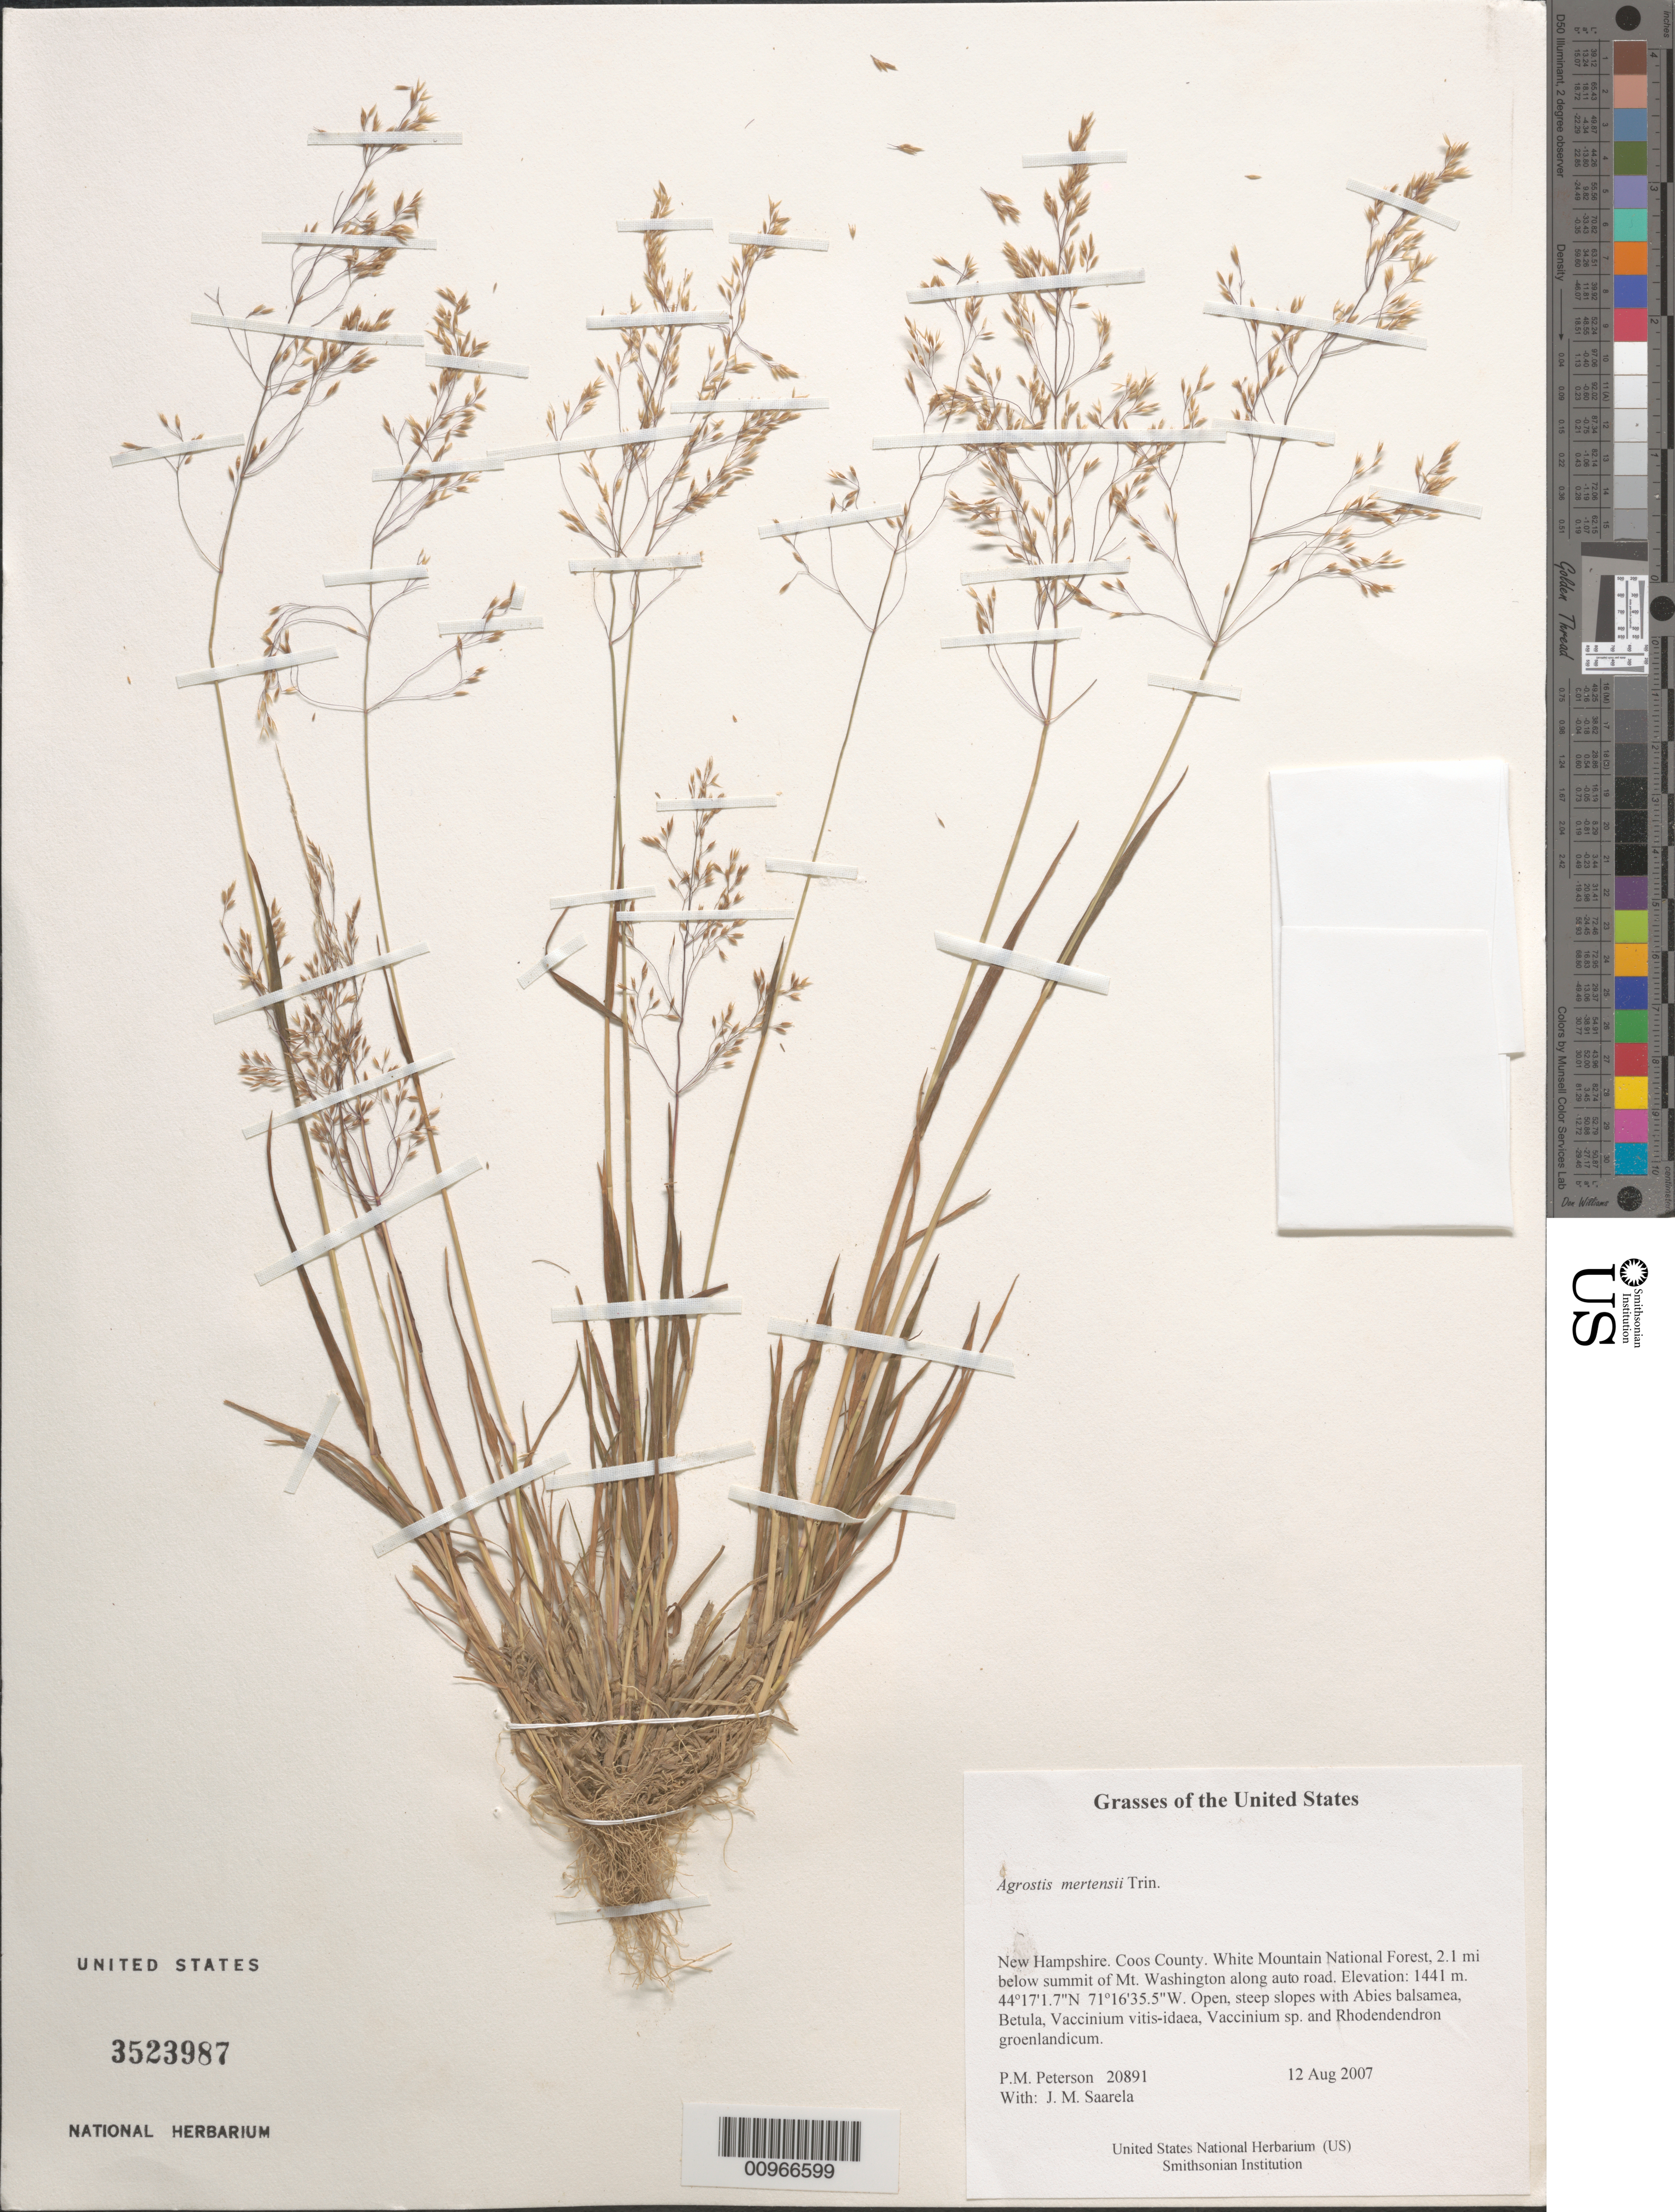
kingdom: Plantae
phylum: Tracheophyta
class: Liliopsida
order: Poales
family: Poaceae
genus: Agrostis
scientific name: Agrostis mertensii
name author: Trin.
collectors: P. M. Peterson & J. Saarela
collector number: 20891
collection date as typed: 12 Aug 2007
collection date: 2007-08-12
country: United States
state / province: New Hampshire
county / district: Coos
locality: White Mountain National Forest, 2.1 mi below summit of Mt. Washington along auto road.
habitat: Open, steep slopes with Abies balsamea, Betula, Vaccinium vitis-idaea, Vaccinium sp. and Rhodendendron groenlandicum.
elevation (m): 1441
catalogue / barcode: US 3523987